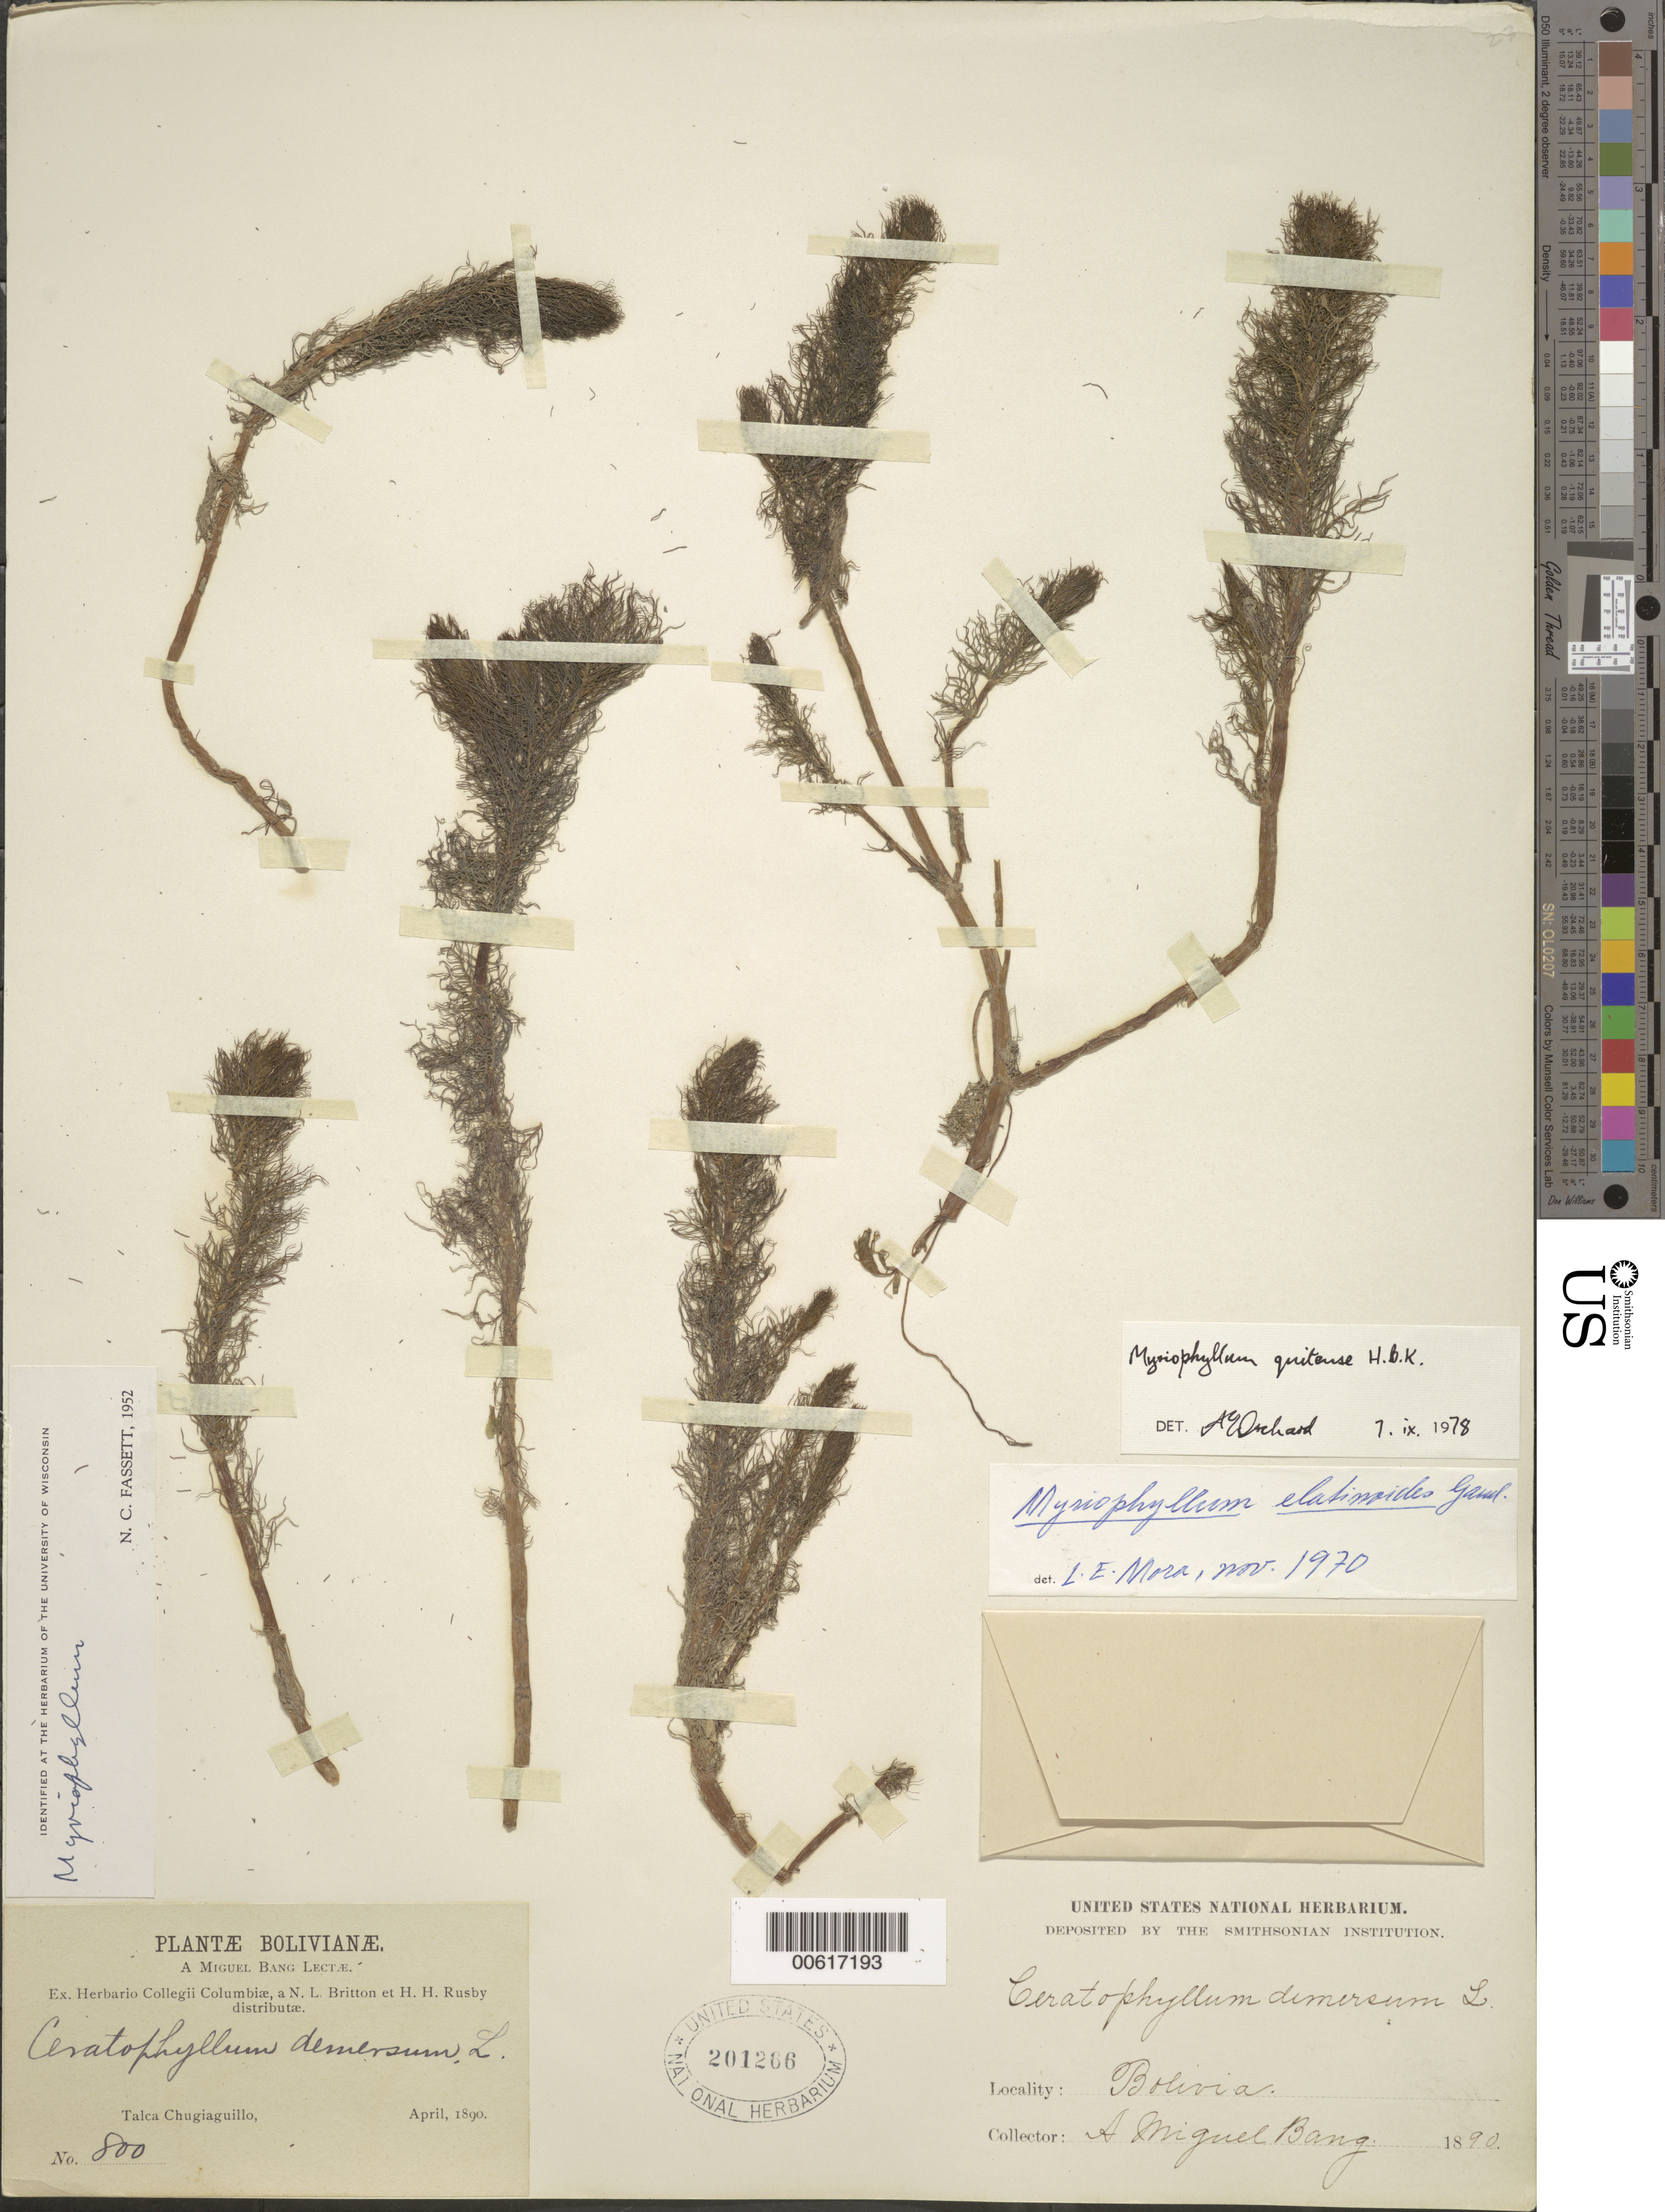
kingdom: Plantae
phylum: Tracheophyta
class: Magnoliopsida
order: Saxifragales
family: Haloragaceae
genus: Myriophyllum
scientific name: Myriophyllum quitense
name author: Kunth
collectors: M. Bang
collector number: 800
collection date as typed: Apr 1890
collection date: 1890-04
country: Bolivia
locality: Talca Chugiaguillo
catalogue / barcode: US 201266